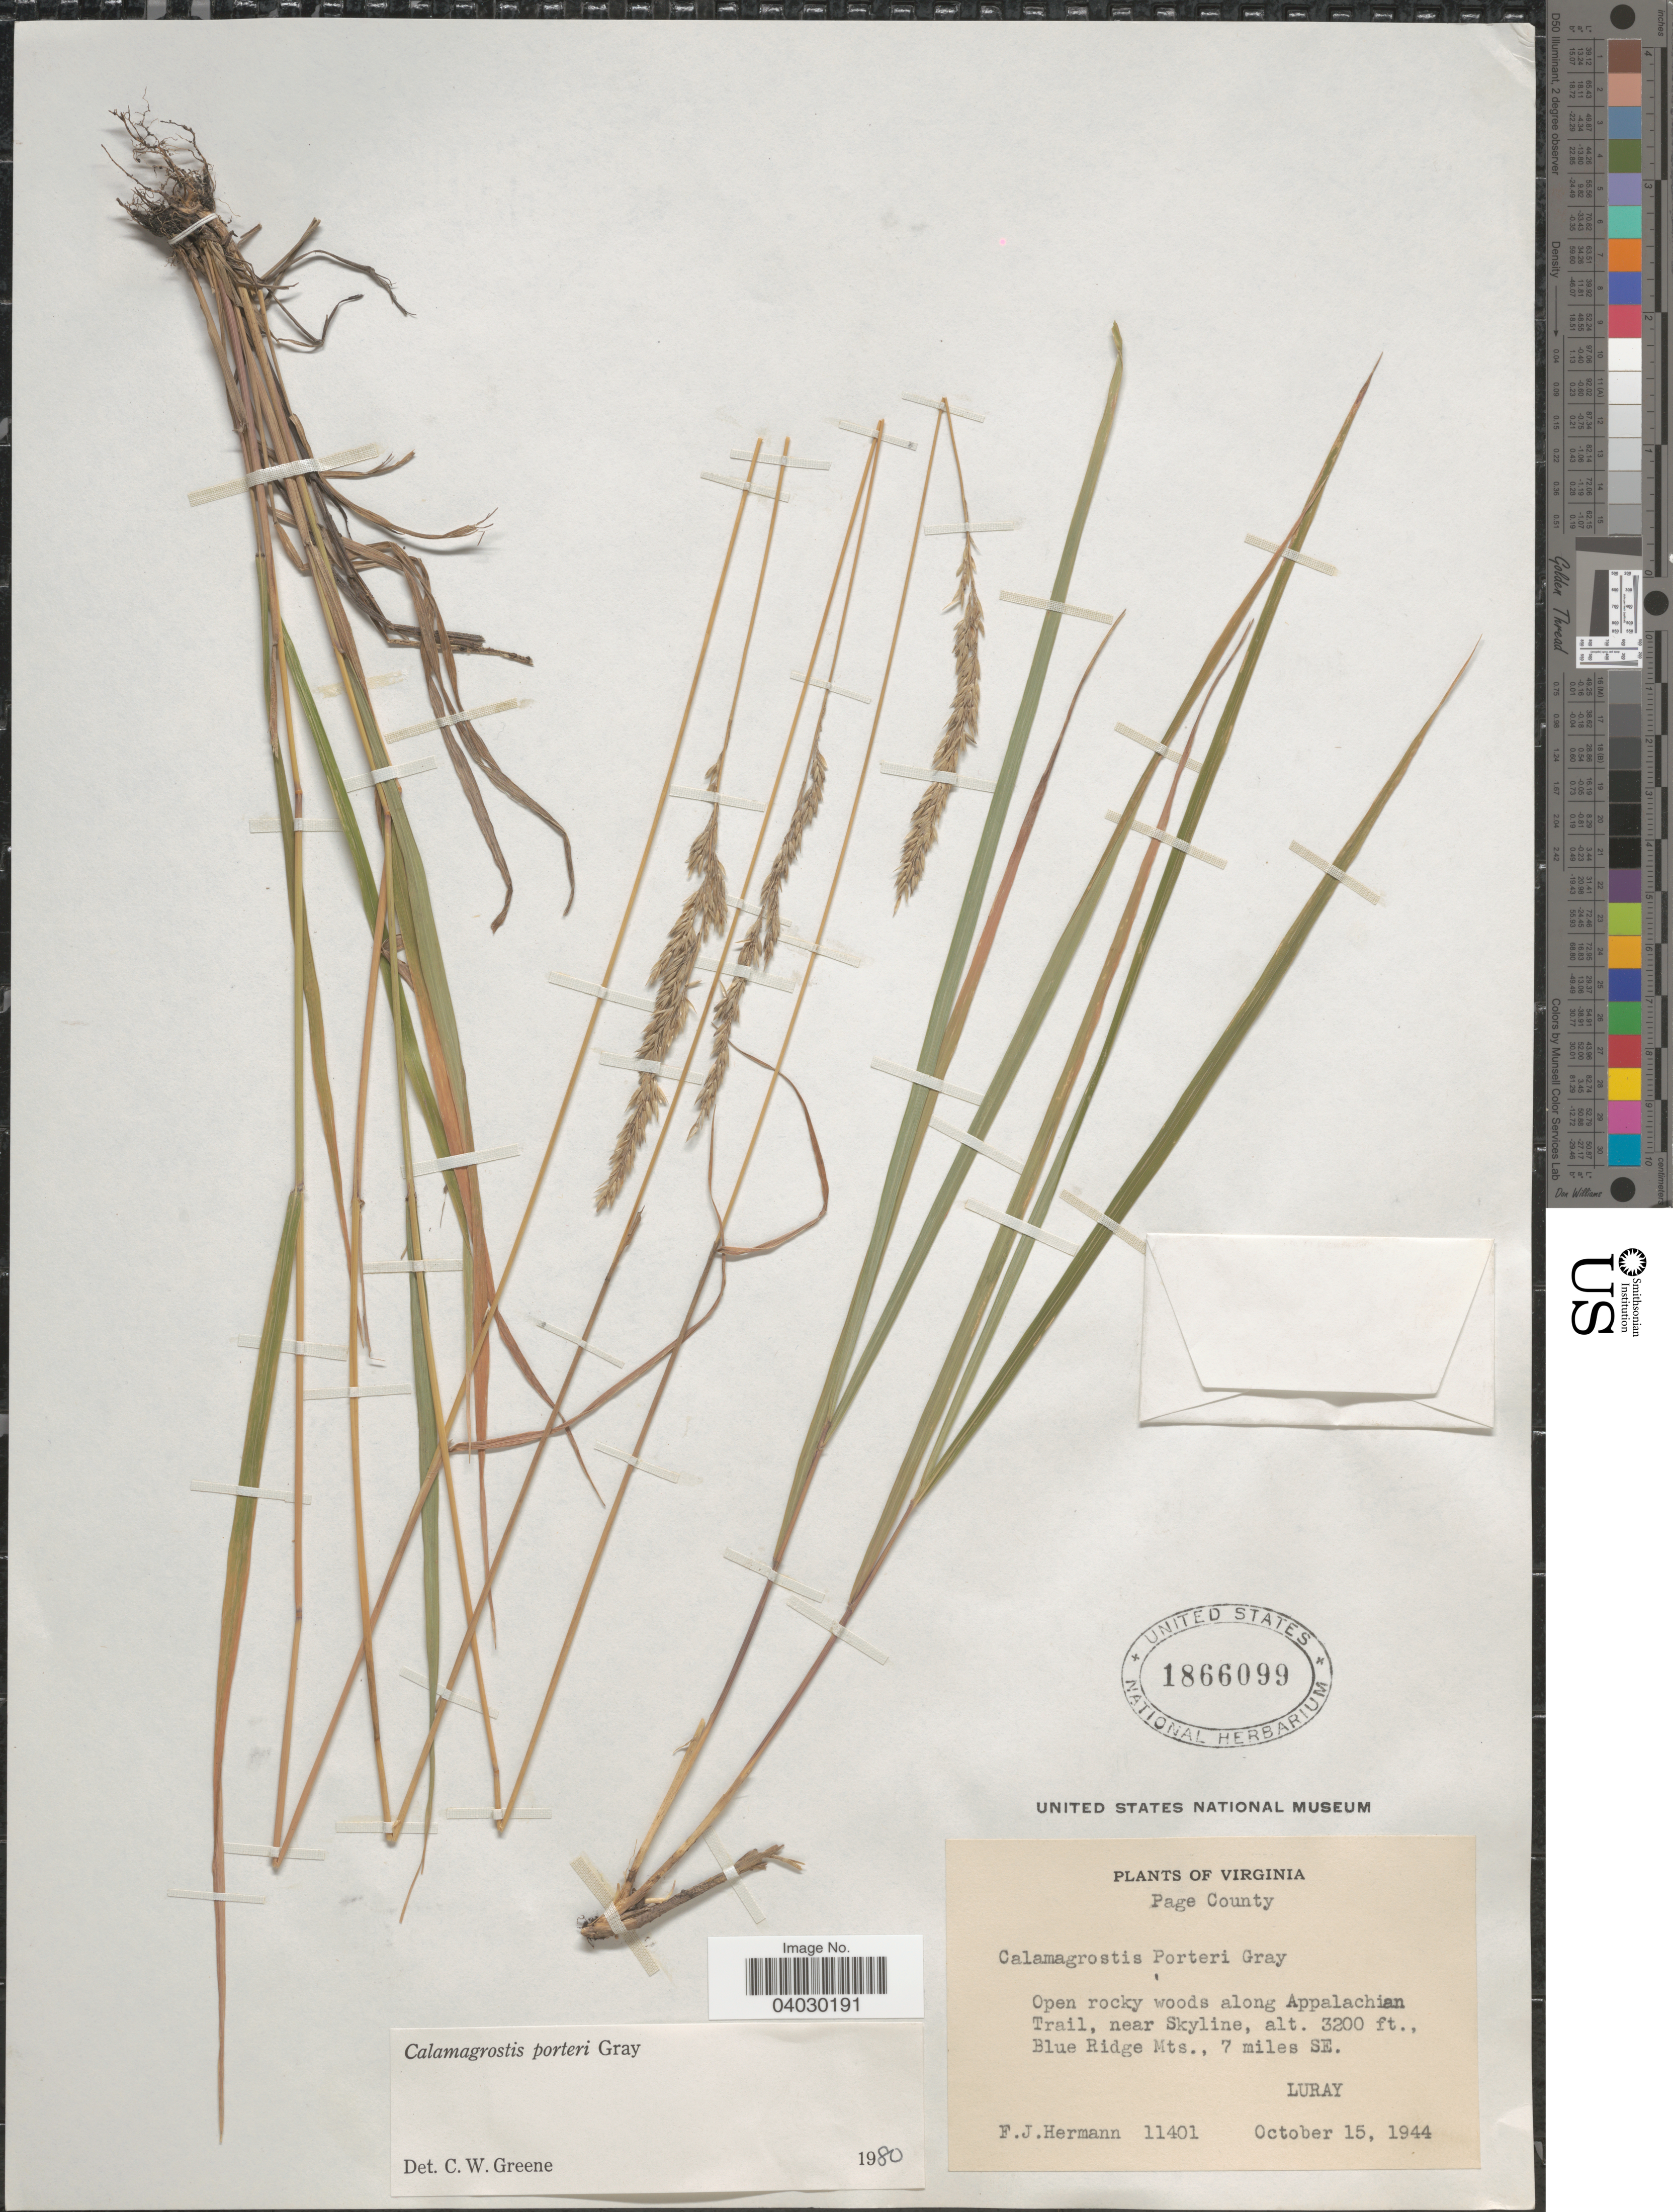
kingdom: Plantae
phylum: Tracheophyta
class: Liliopsida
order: Poales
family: Poaceae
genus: Calamagrostis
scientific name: Calamagrostis porteri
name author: A. Gray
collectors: F. J. Hermann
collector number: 11401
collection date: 1944-10-15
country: United States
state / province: Virginia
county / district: Page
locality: Along Appalachian Trail, near Skyline, Blue Ridge Mts., 7 miles SE. Luray.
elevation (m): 975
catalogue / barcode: US 1866099